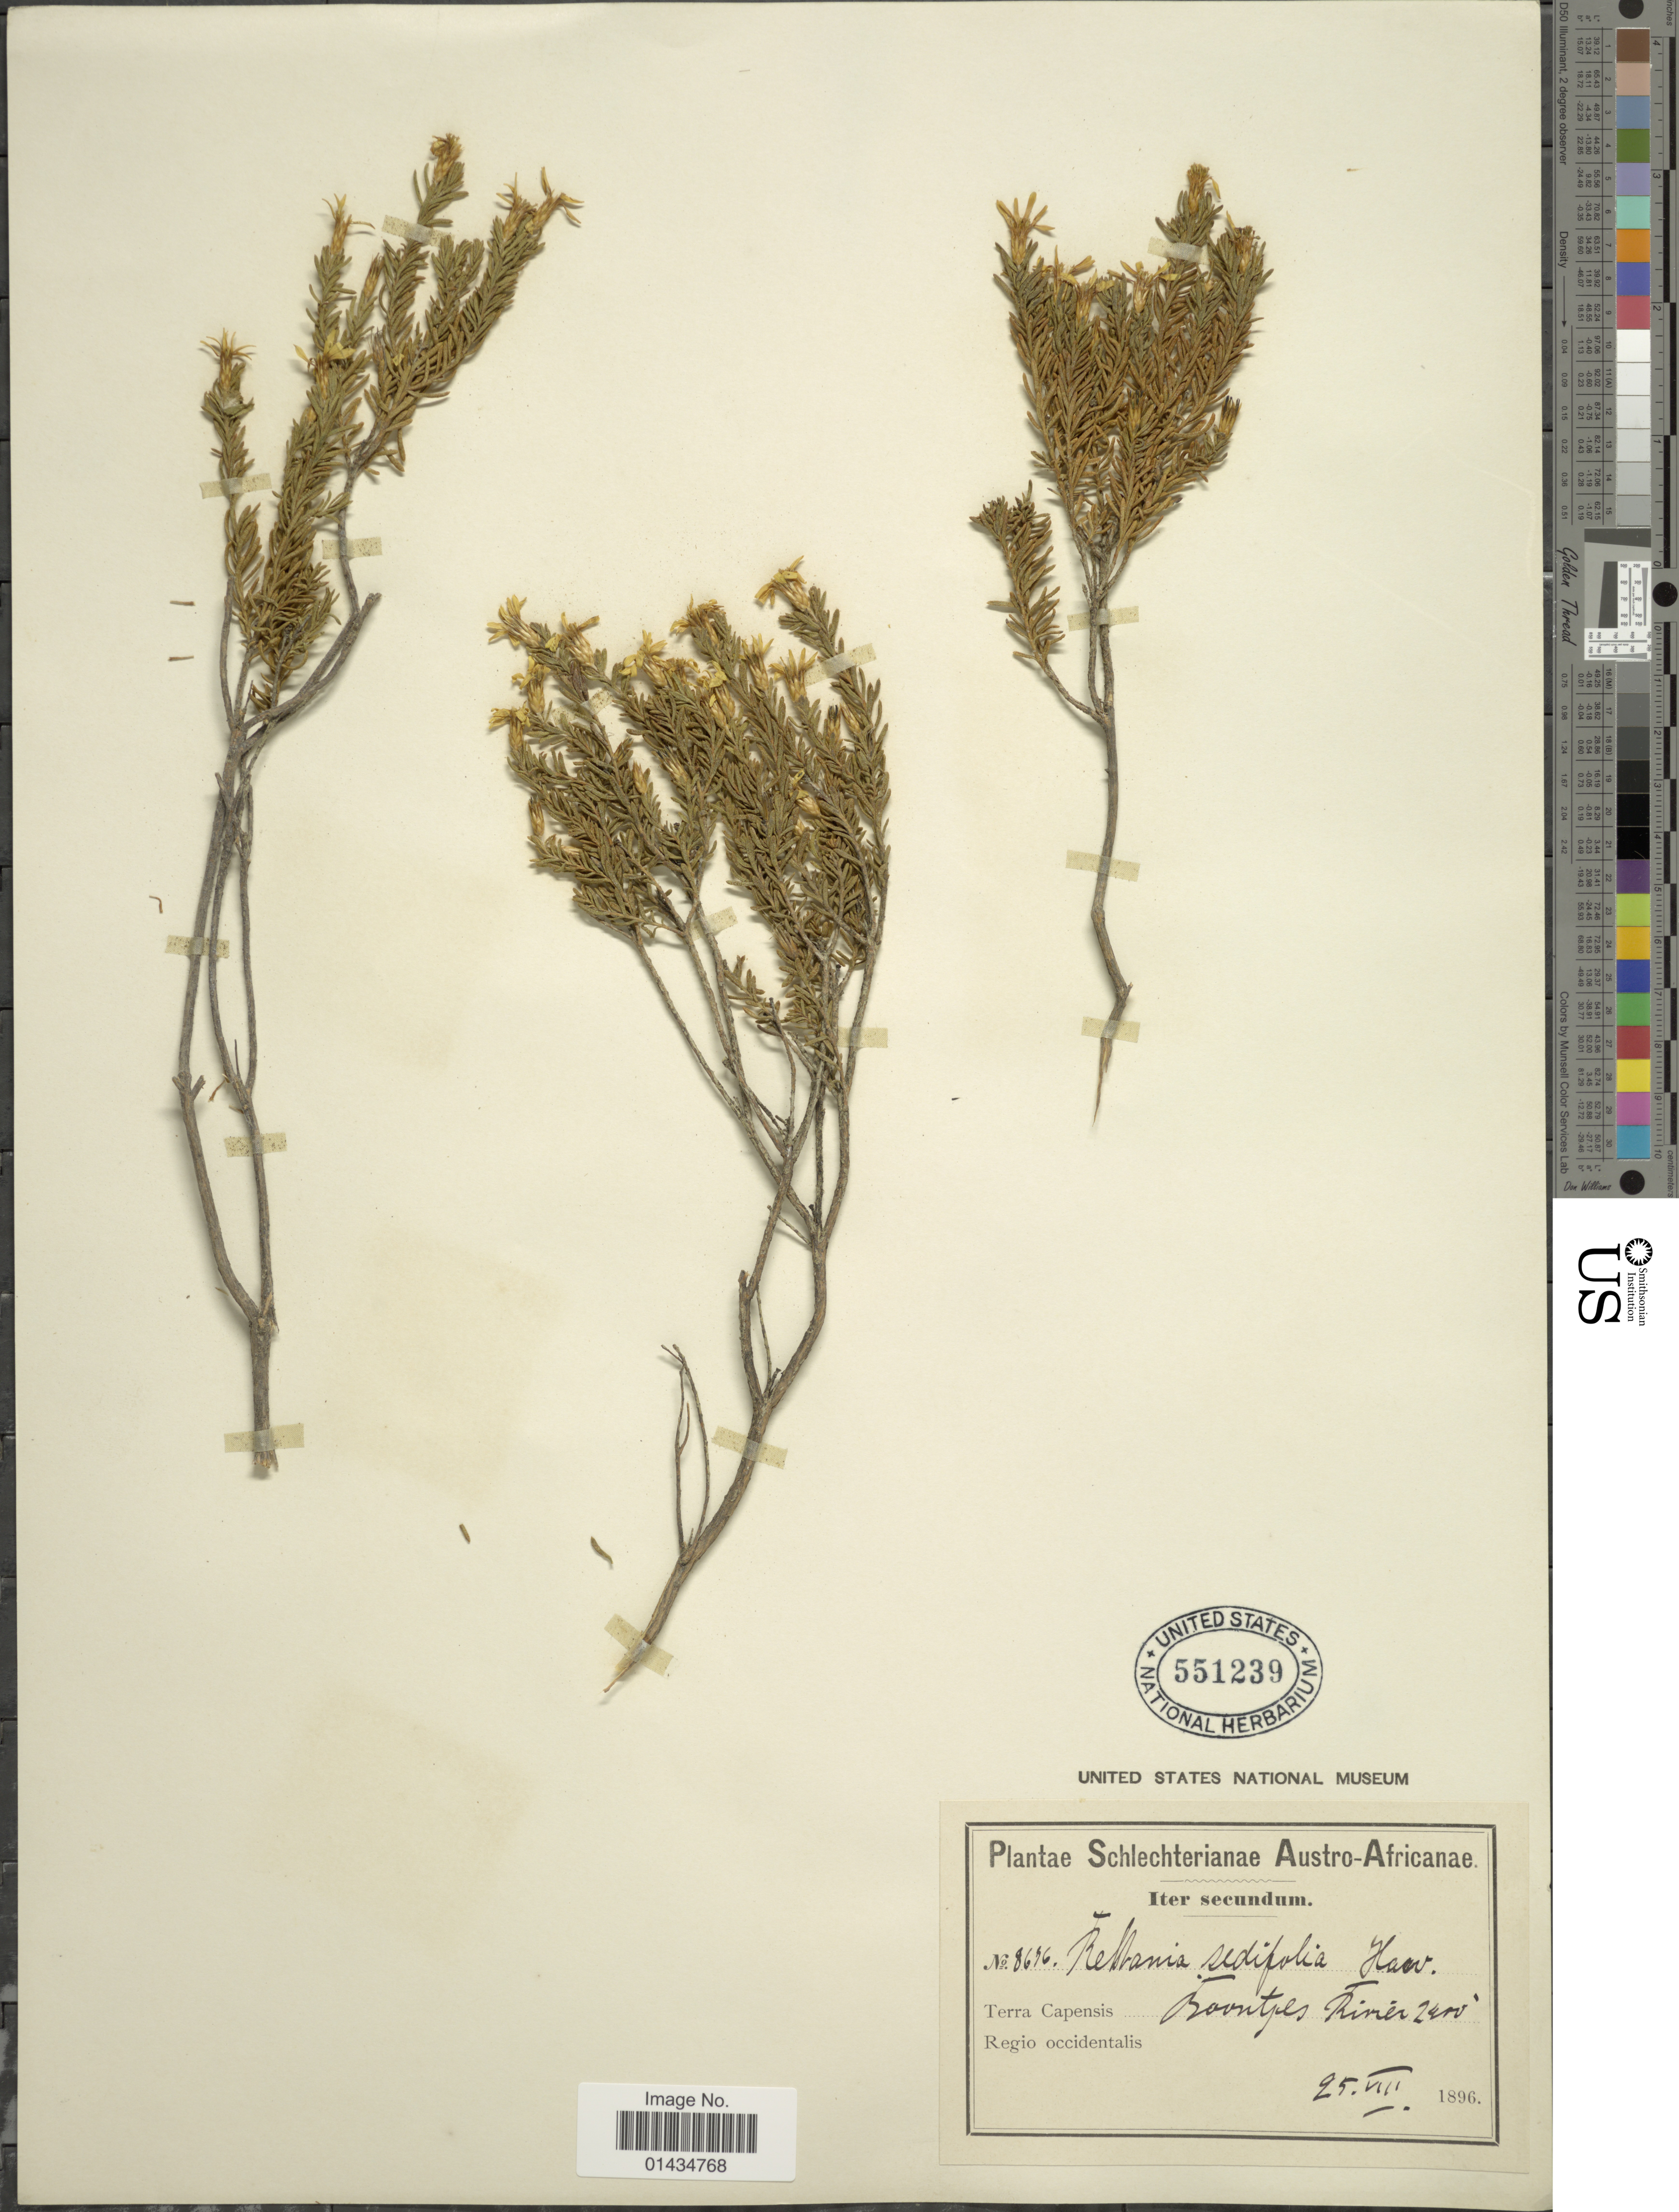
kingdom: Plantae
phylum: Tracheophyta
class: Magnoliopsida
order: Asterales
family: Asteraceae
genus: Relhania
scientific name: Relhania sedifolia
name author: Harv.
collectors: Schlechter, --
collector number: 8676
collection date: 1896-08-25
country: South Africa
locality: Austro-Africanae, Terra Capensis, Boontjes River, regio occidentalis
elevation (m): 732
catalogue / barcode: US 551239